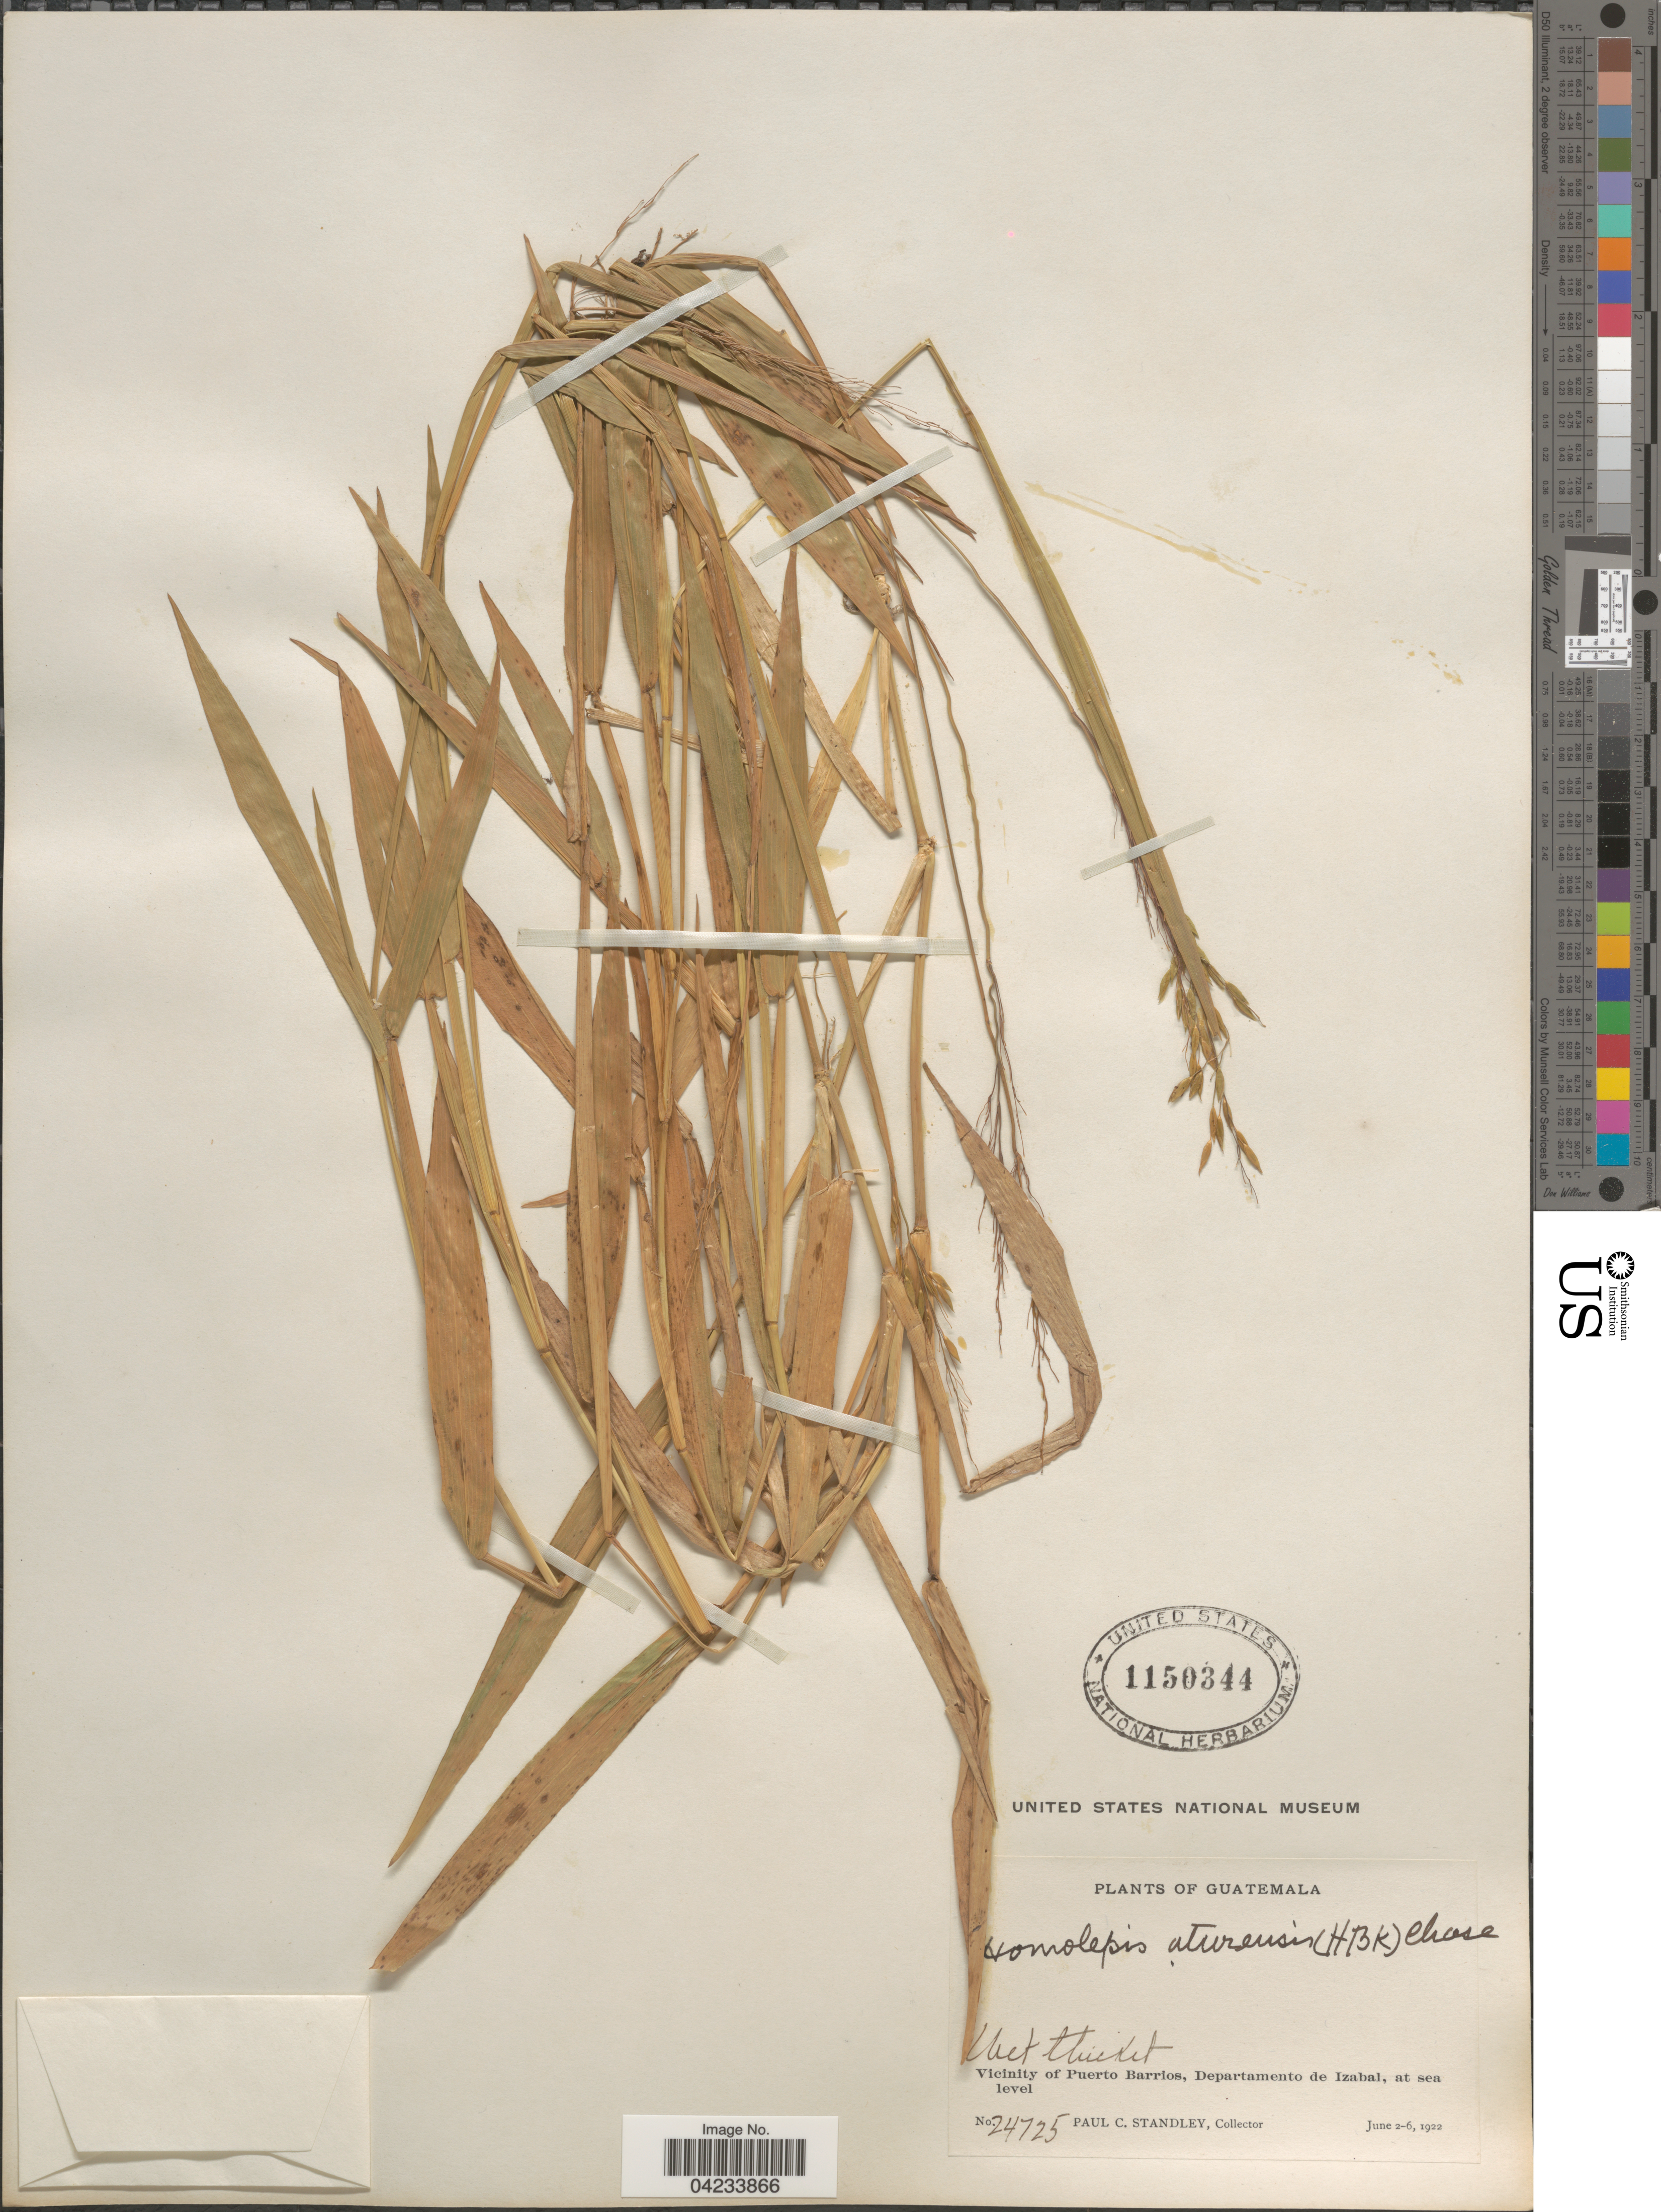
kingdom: Plantae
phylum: Tracheophyta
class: Liliopsida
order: Poales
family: Poaceae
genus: Homolepis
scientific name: Homolepis aturensis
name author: (Kunth) Chase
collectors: P. C. Standley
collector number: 24725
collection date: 1922-06-02/1922-06-06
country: Guatemala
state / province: Izabal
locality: Vicinity of Puerto Barrios, Departamento de Izabal.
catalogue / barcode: US 1150344